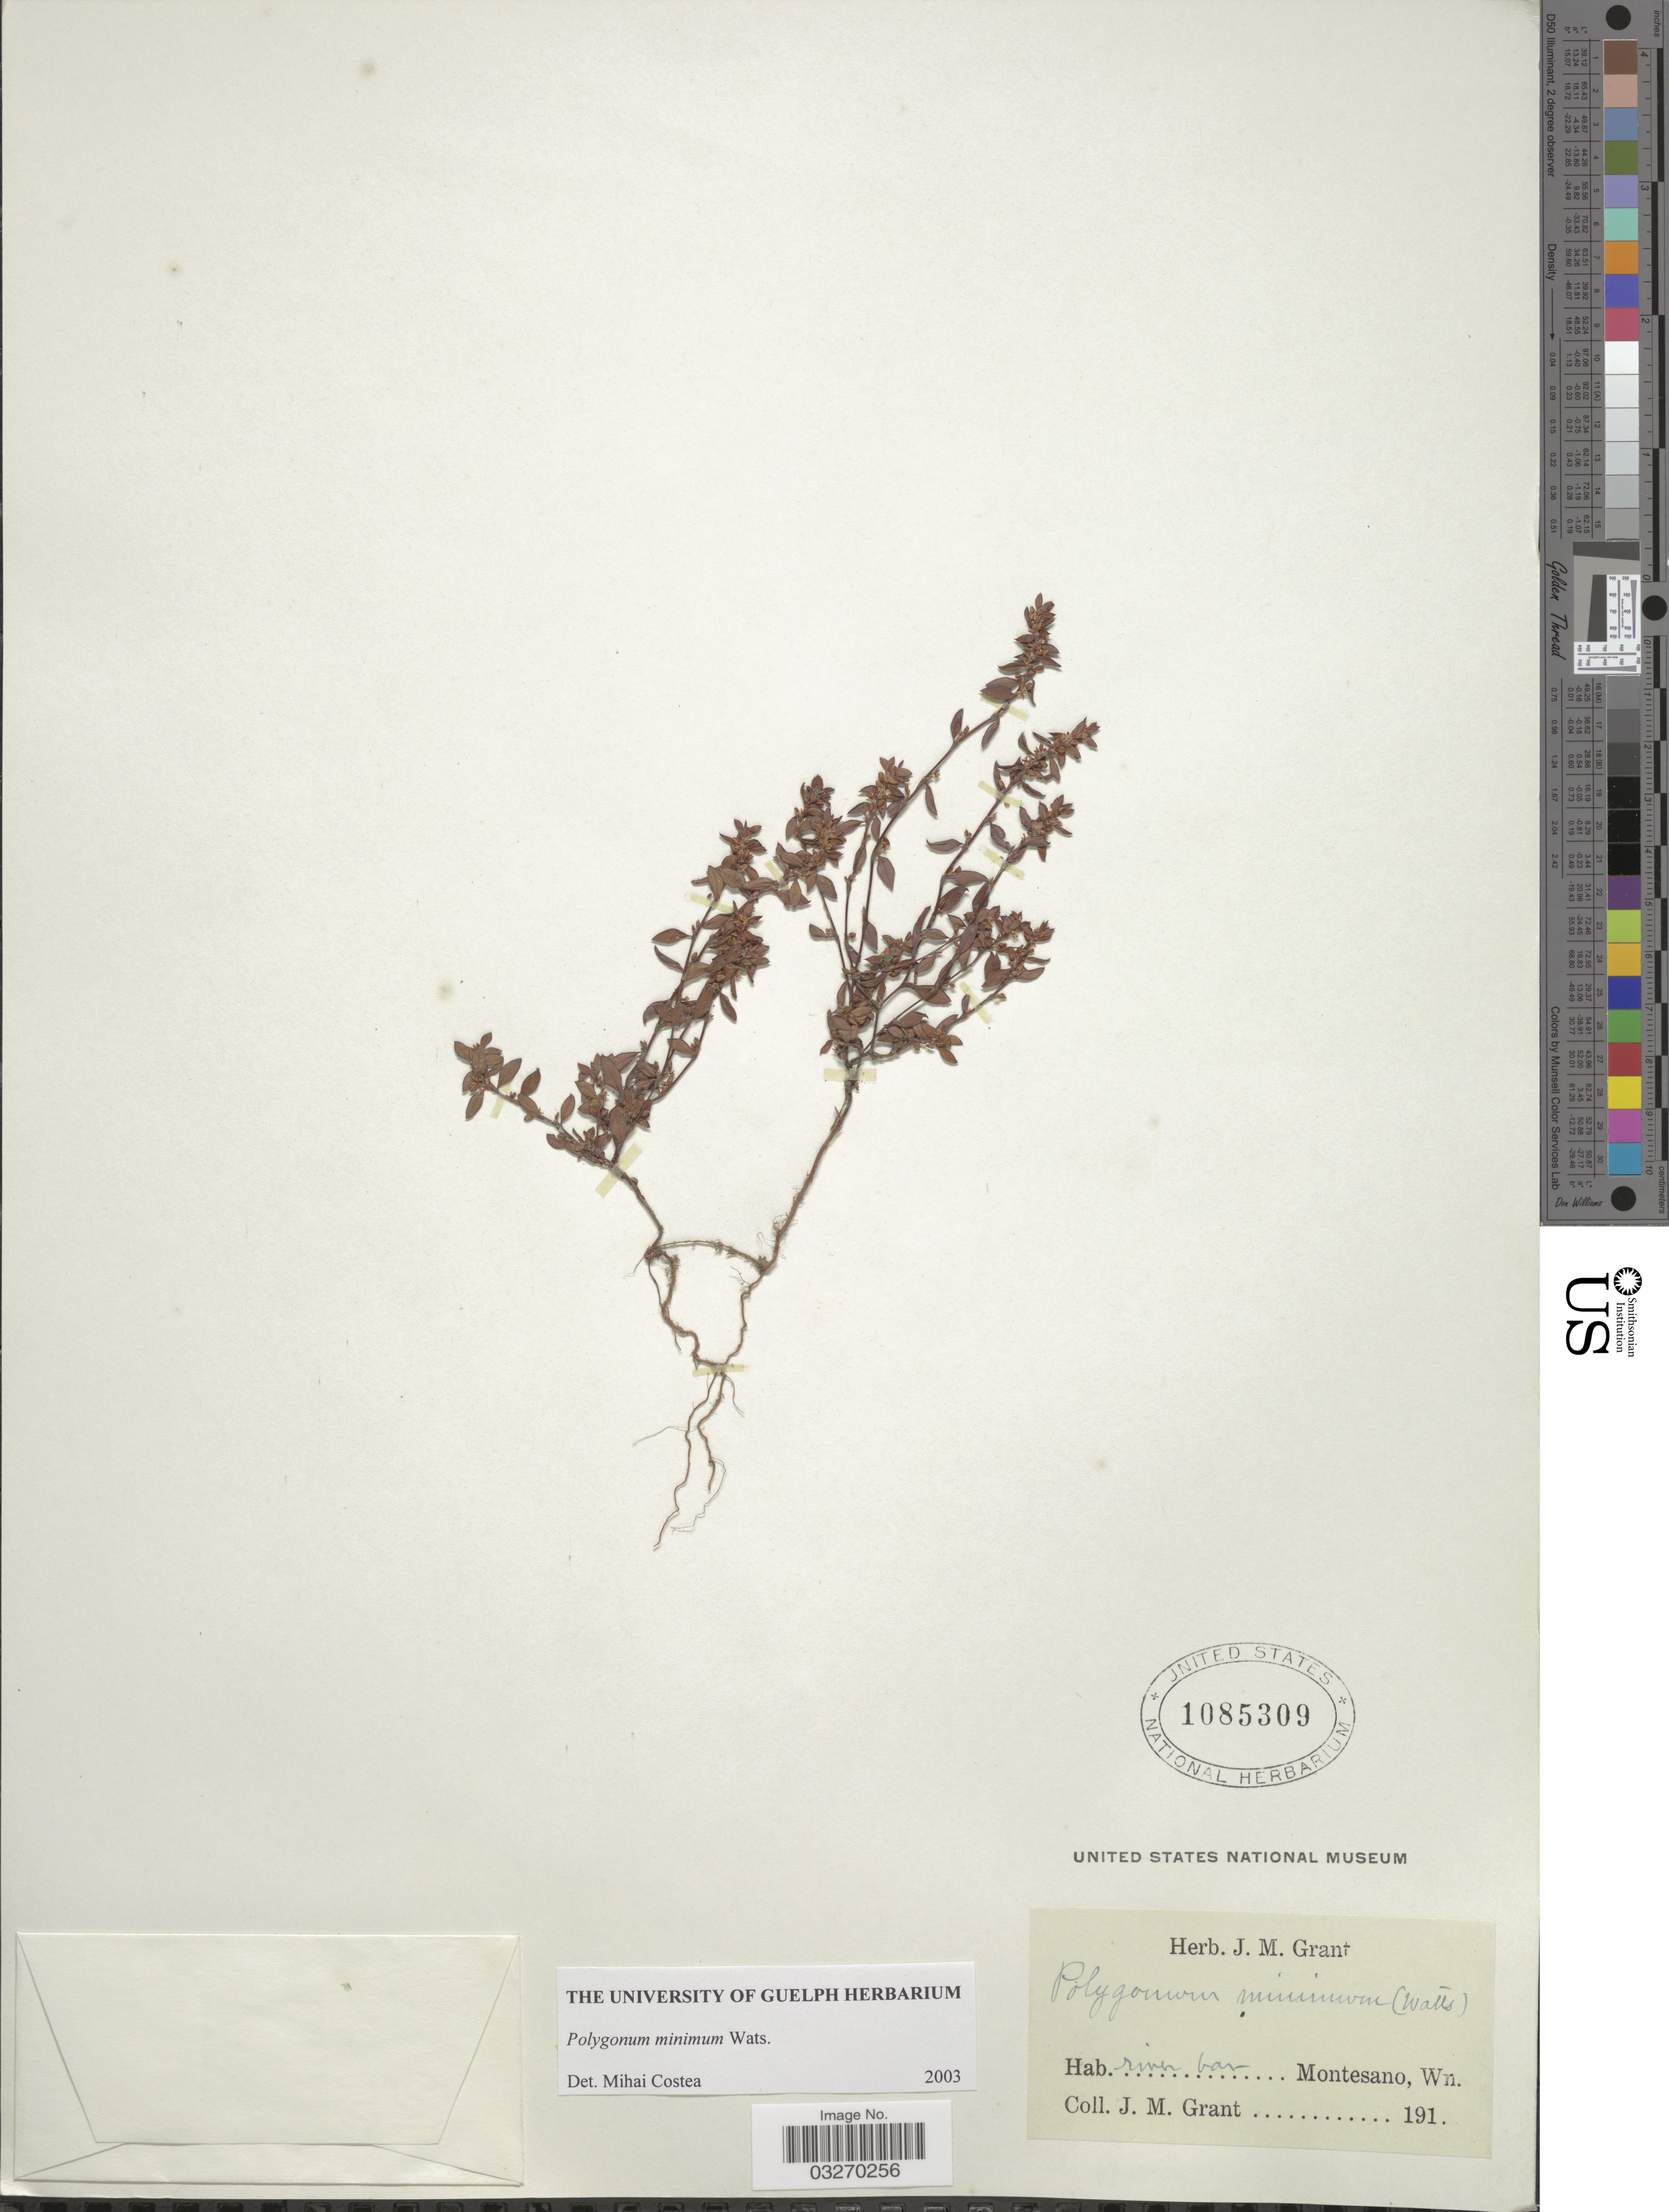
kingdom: Plantae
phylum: Tracheophyta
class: Magnoliopsida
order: Caryophyllales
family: Polygonaceae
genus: Polygonum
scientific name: Polygonum minimum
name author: S. Watson in C. King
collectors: J. M. Grant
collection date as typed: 191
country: United States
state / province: Washington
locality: River bar, Montesano.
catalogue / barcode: US 1085309